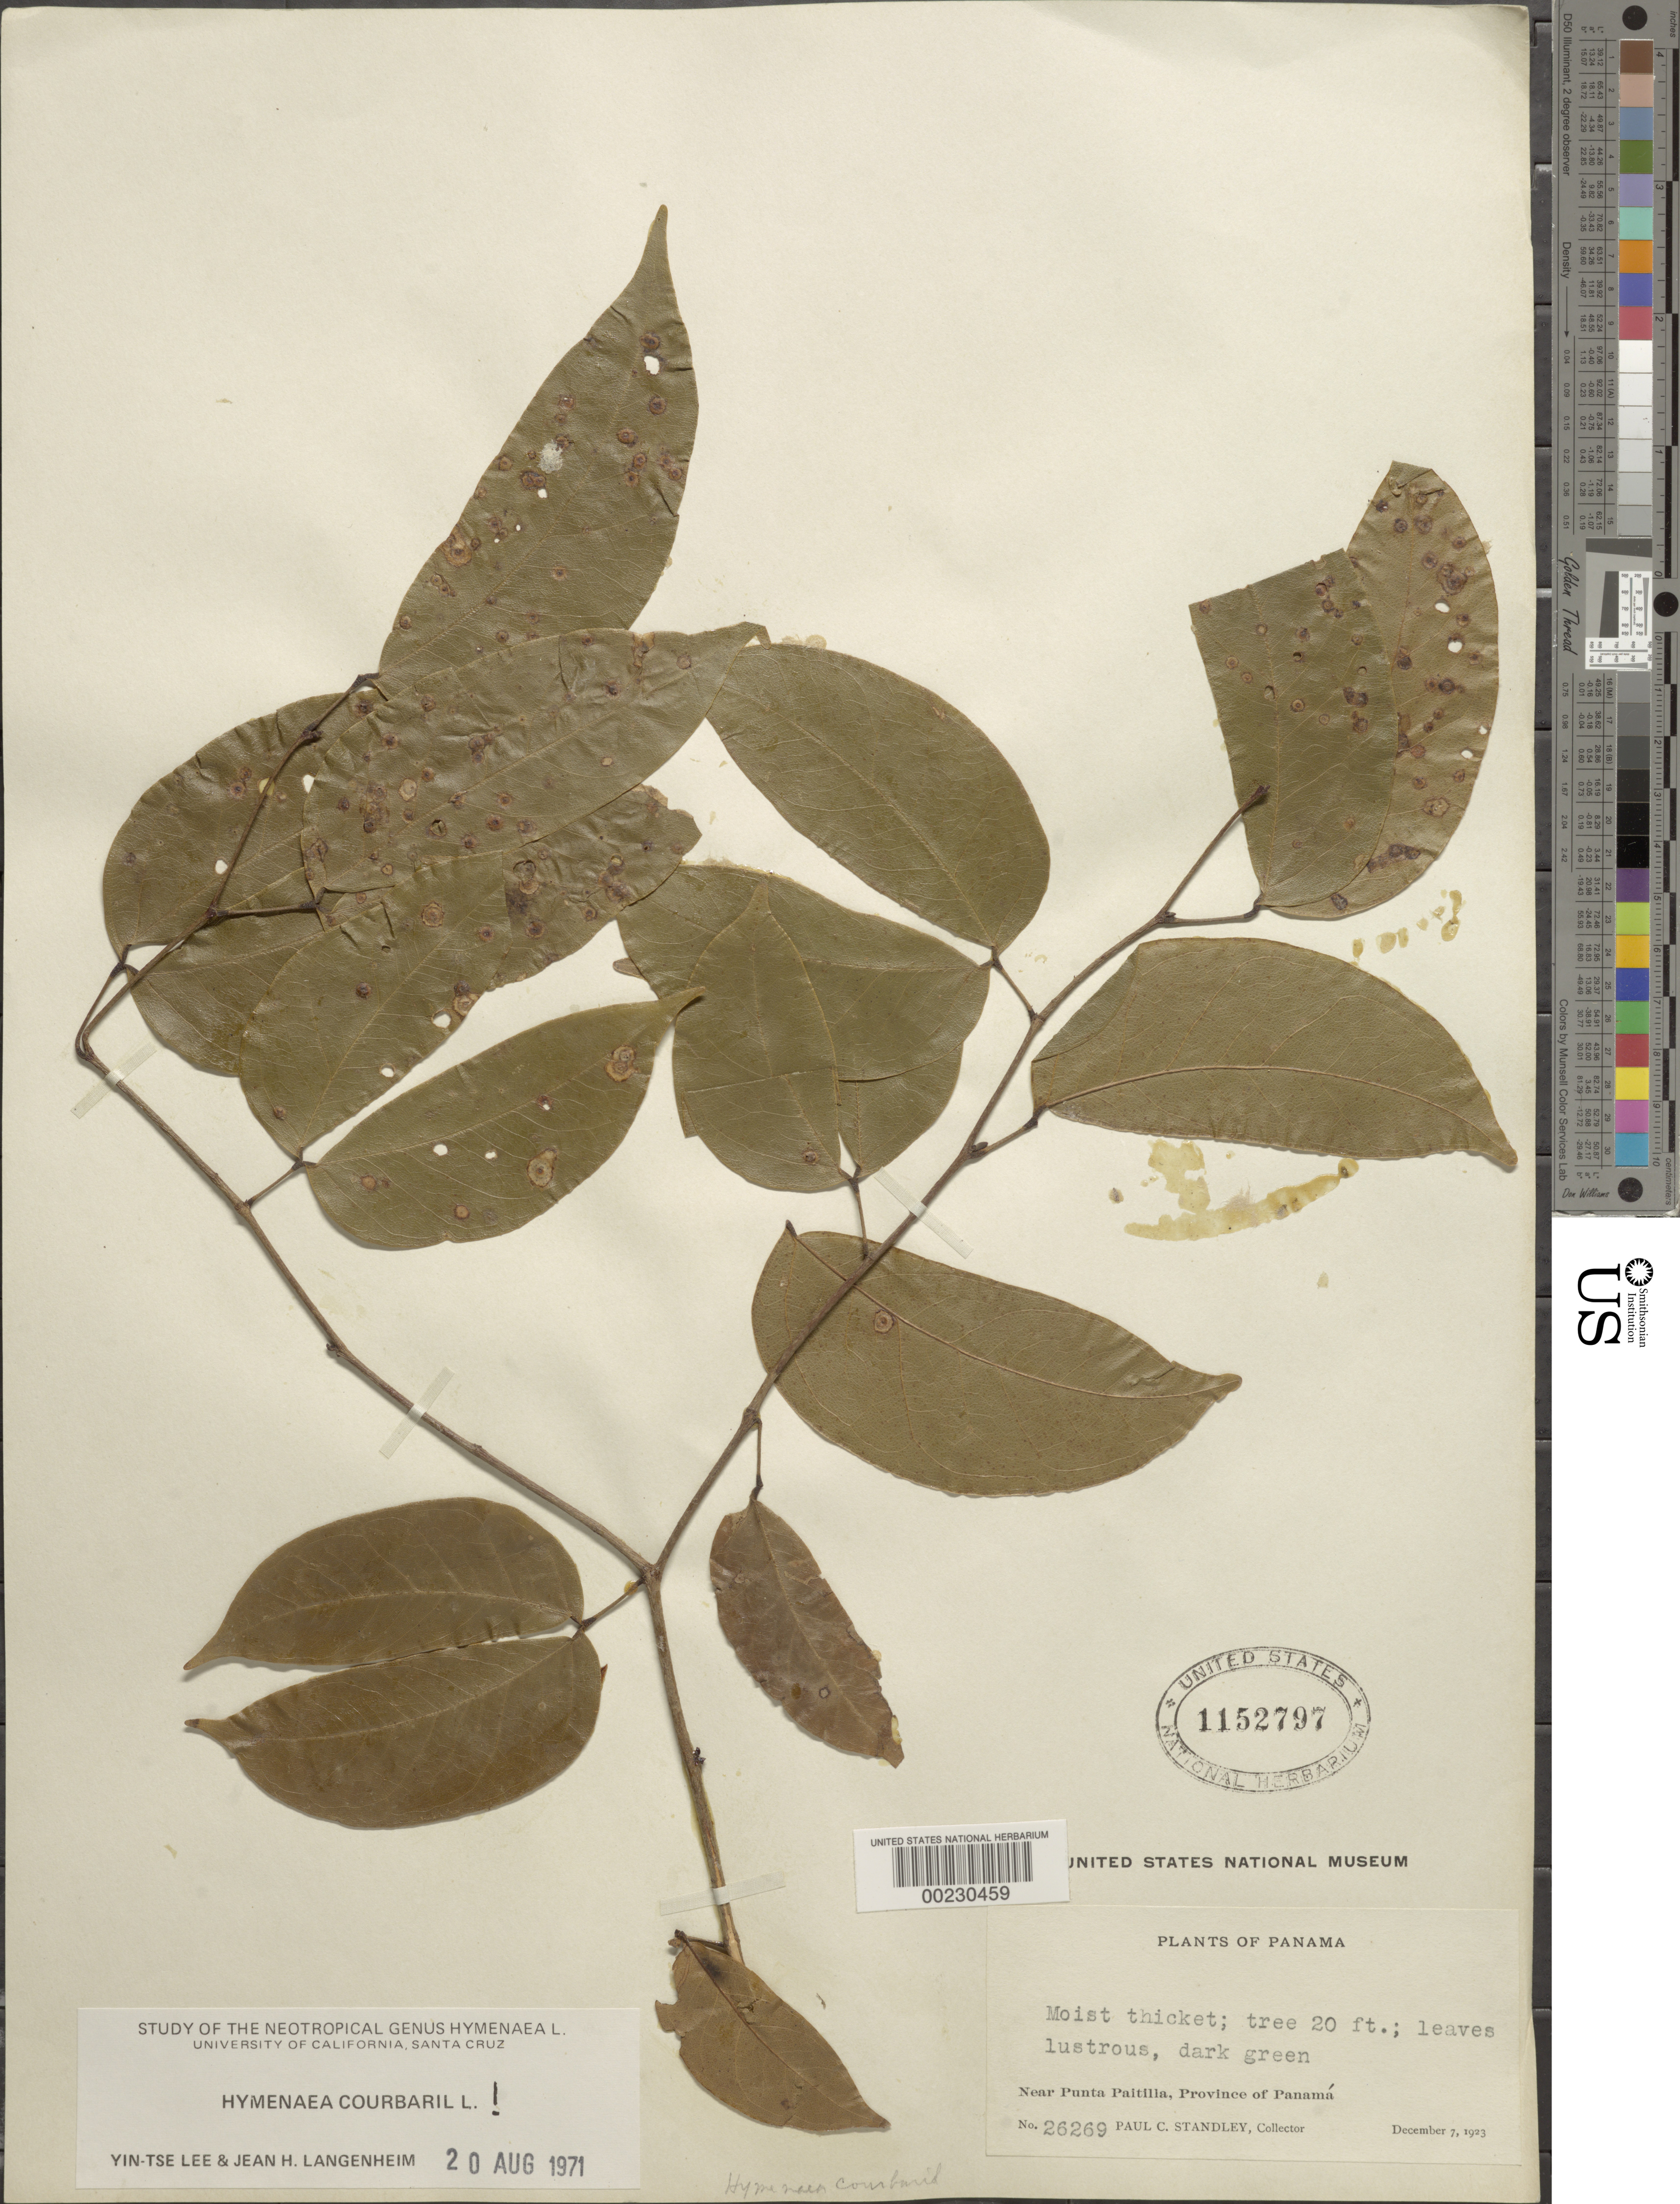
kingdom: Plantae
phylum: Tracheophyta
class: Magnoliopsida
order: Fabales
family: Fabaceae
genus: Hymenaea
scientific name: Hymenaea courbaril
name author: L.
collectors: P. C. Standley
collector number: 26269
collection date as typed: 07 Dec 1923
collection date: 1923-12-07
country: Panama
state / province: Panamá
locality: Near Punta Paitilla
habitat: Moist thicket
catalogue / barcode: US 1152797